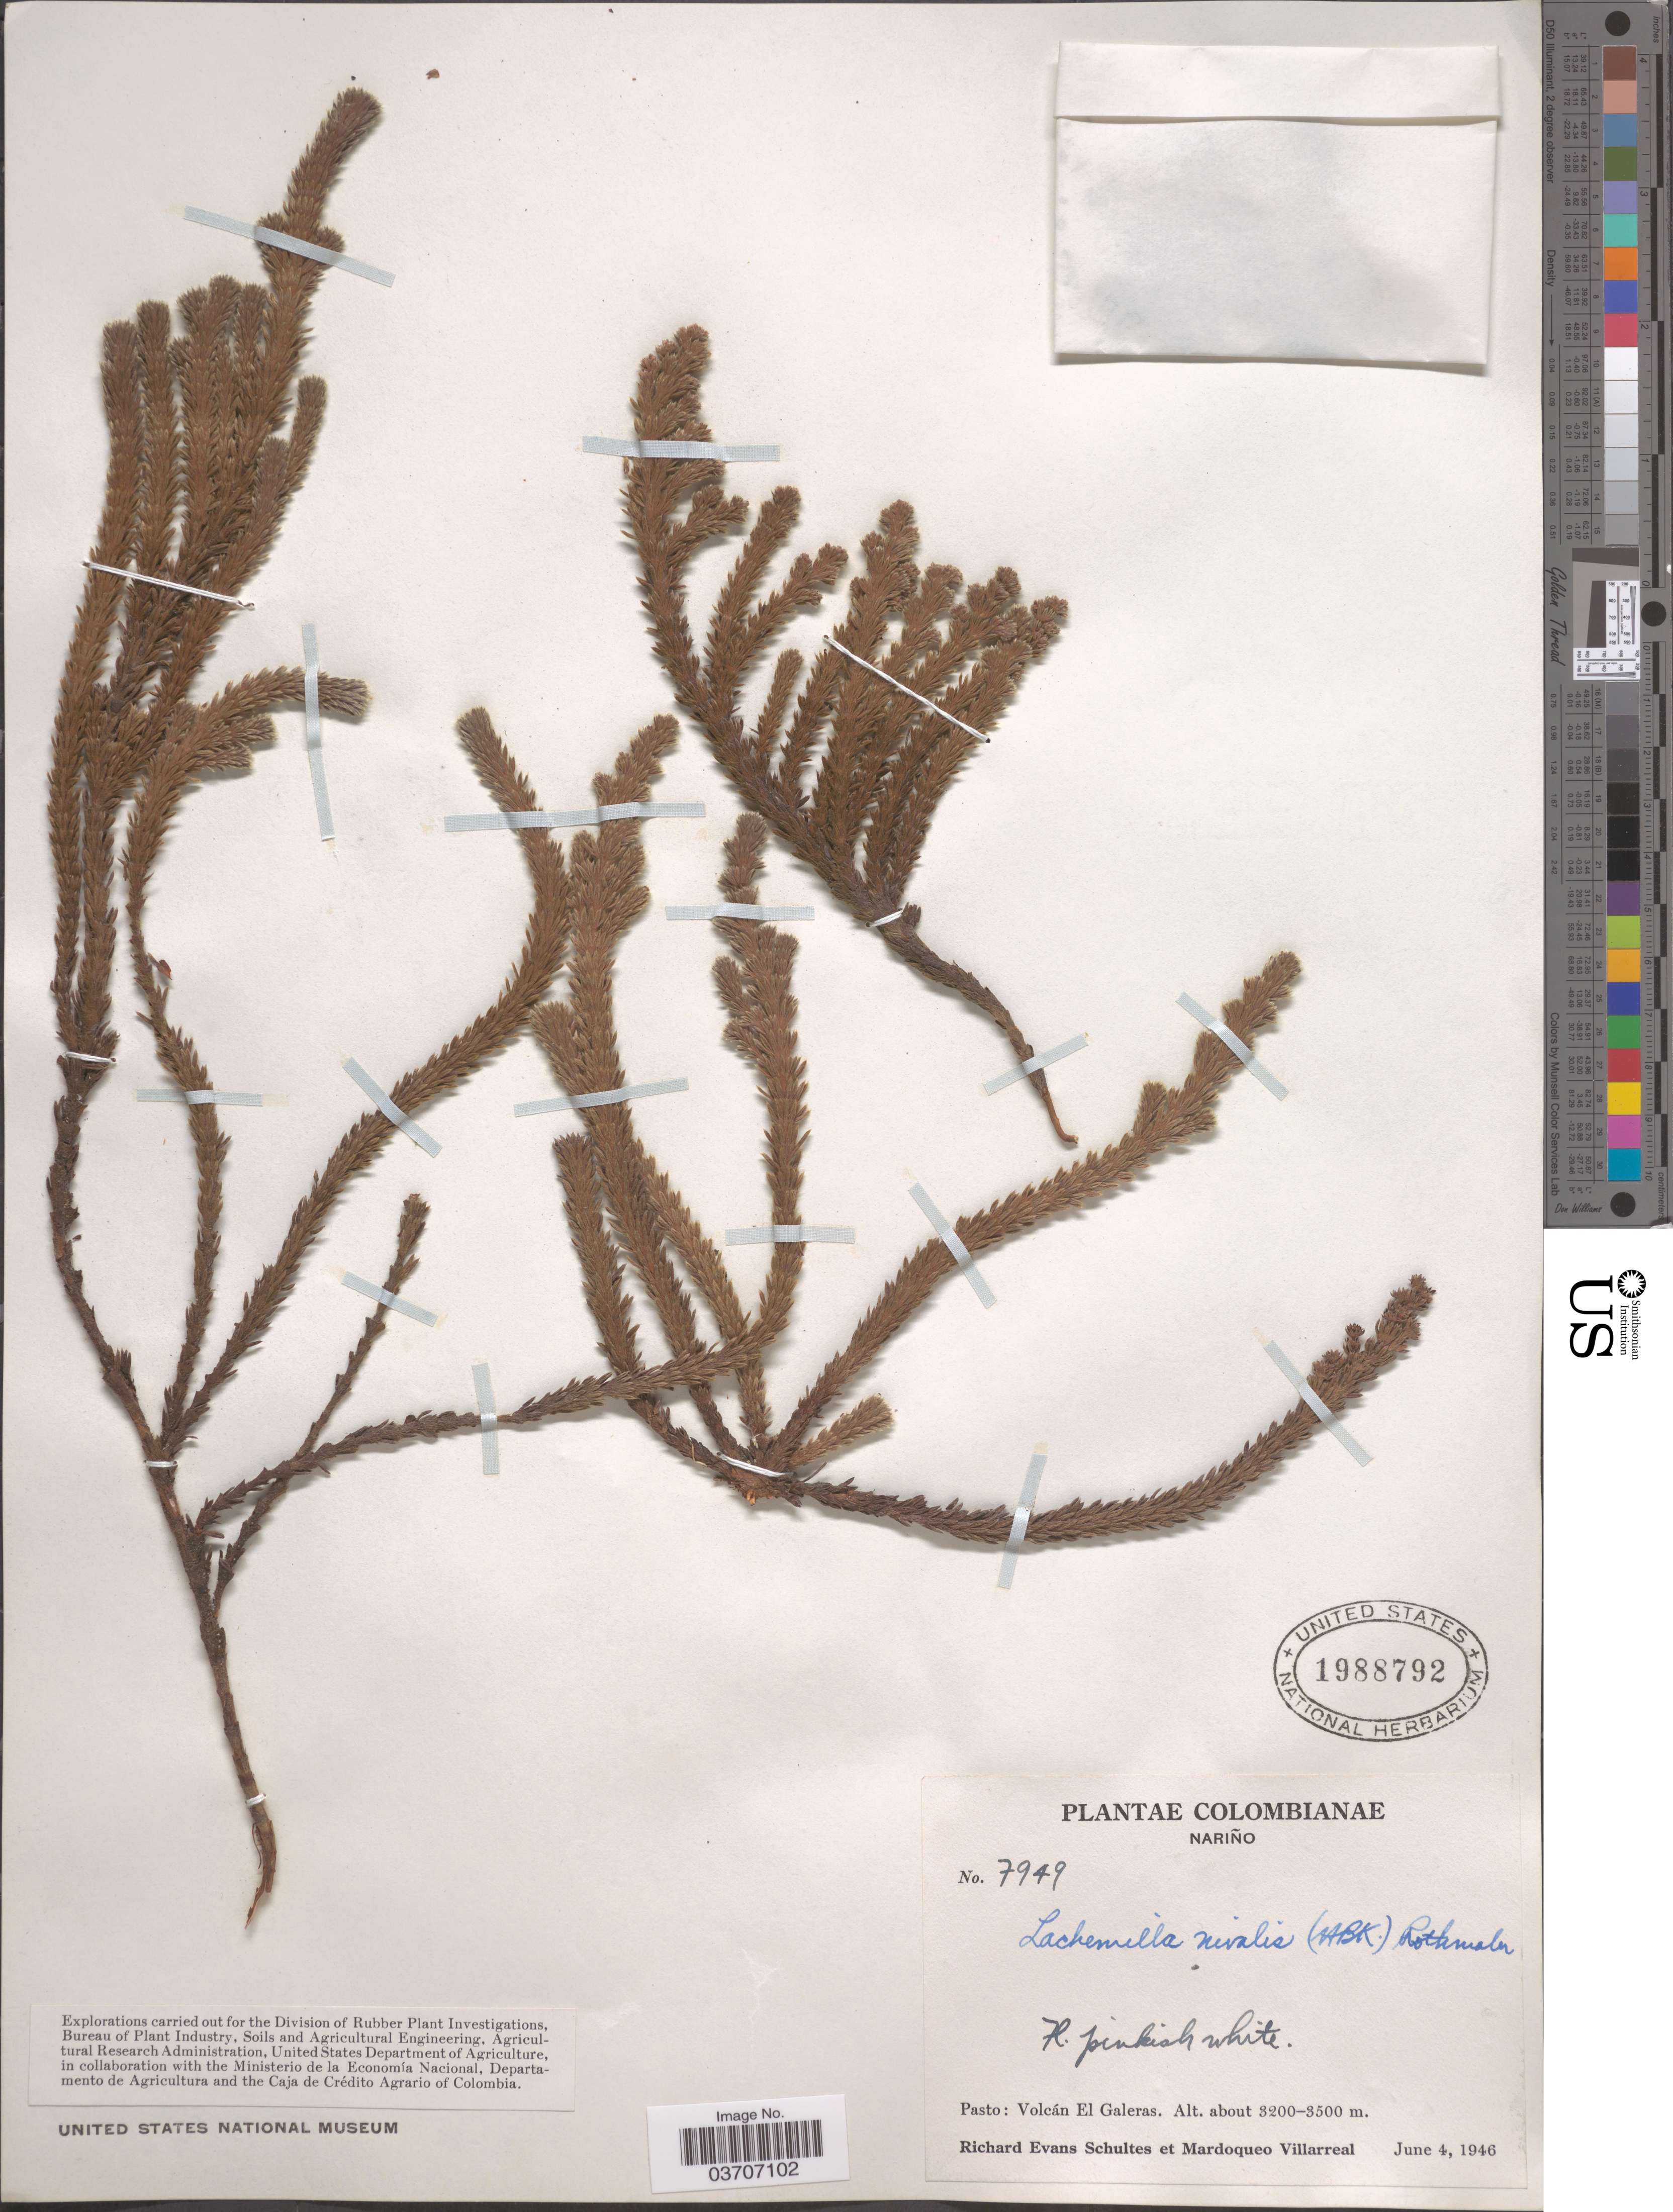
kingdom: Plantae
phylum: Tracheophyta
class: Magnoliopsida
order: Rosales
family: Rosaceae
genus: Lachemilla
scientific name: Lachemilla nivalis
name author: (Kunth) Rothm.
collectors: R. E. Schultes & M. Villarreal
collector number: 7949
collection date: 1946-06-04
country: Colombia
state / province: Nariño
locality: Pasto: Volcán El Galeras.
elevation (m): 3200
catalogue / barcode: US 1988792